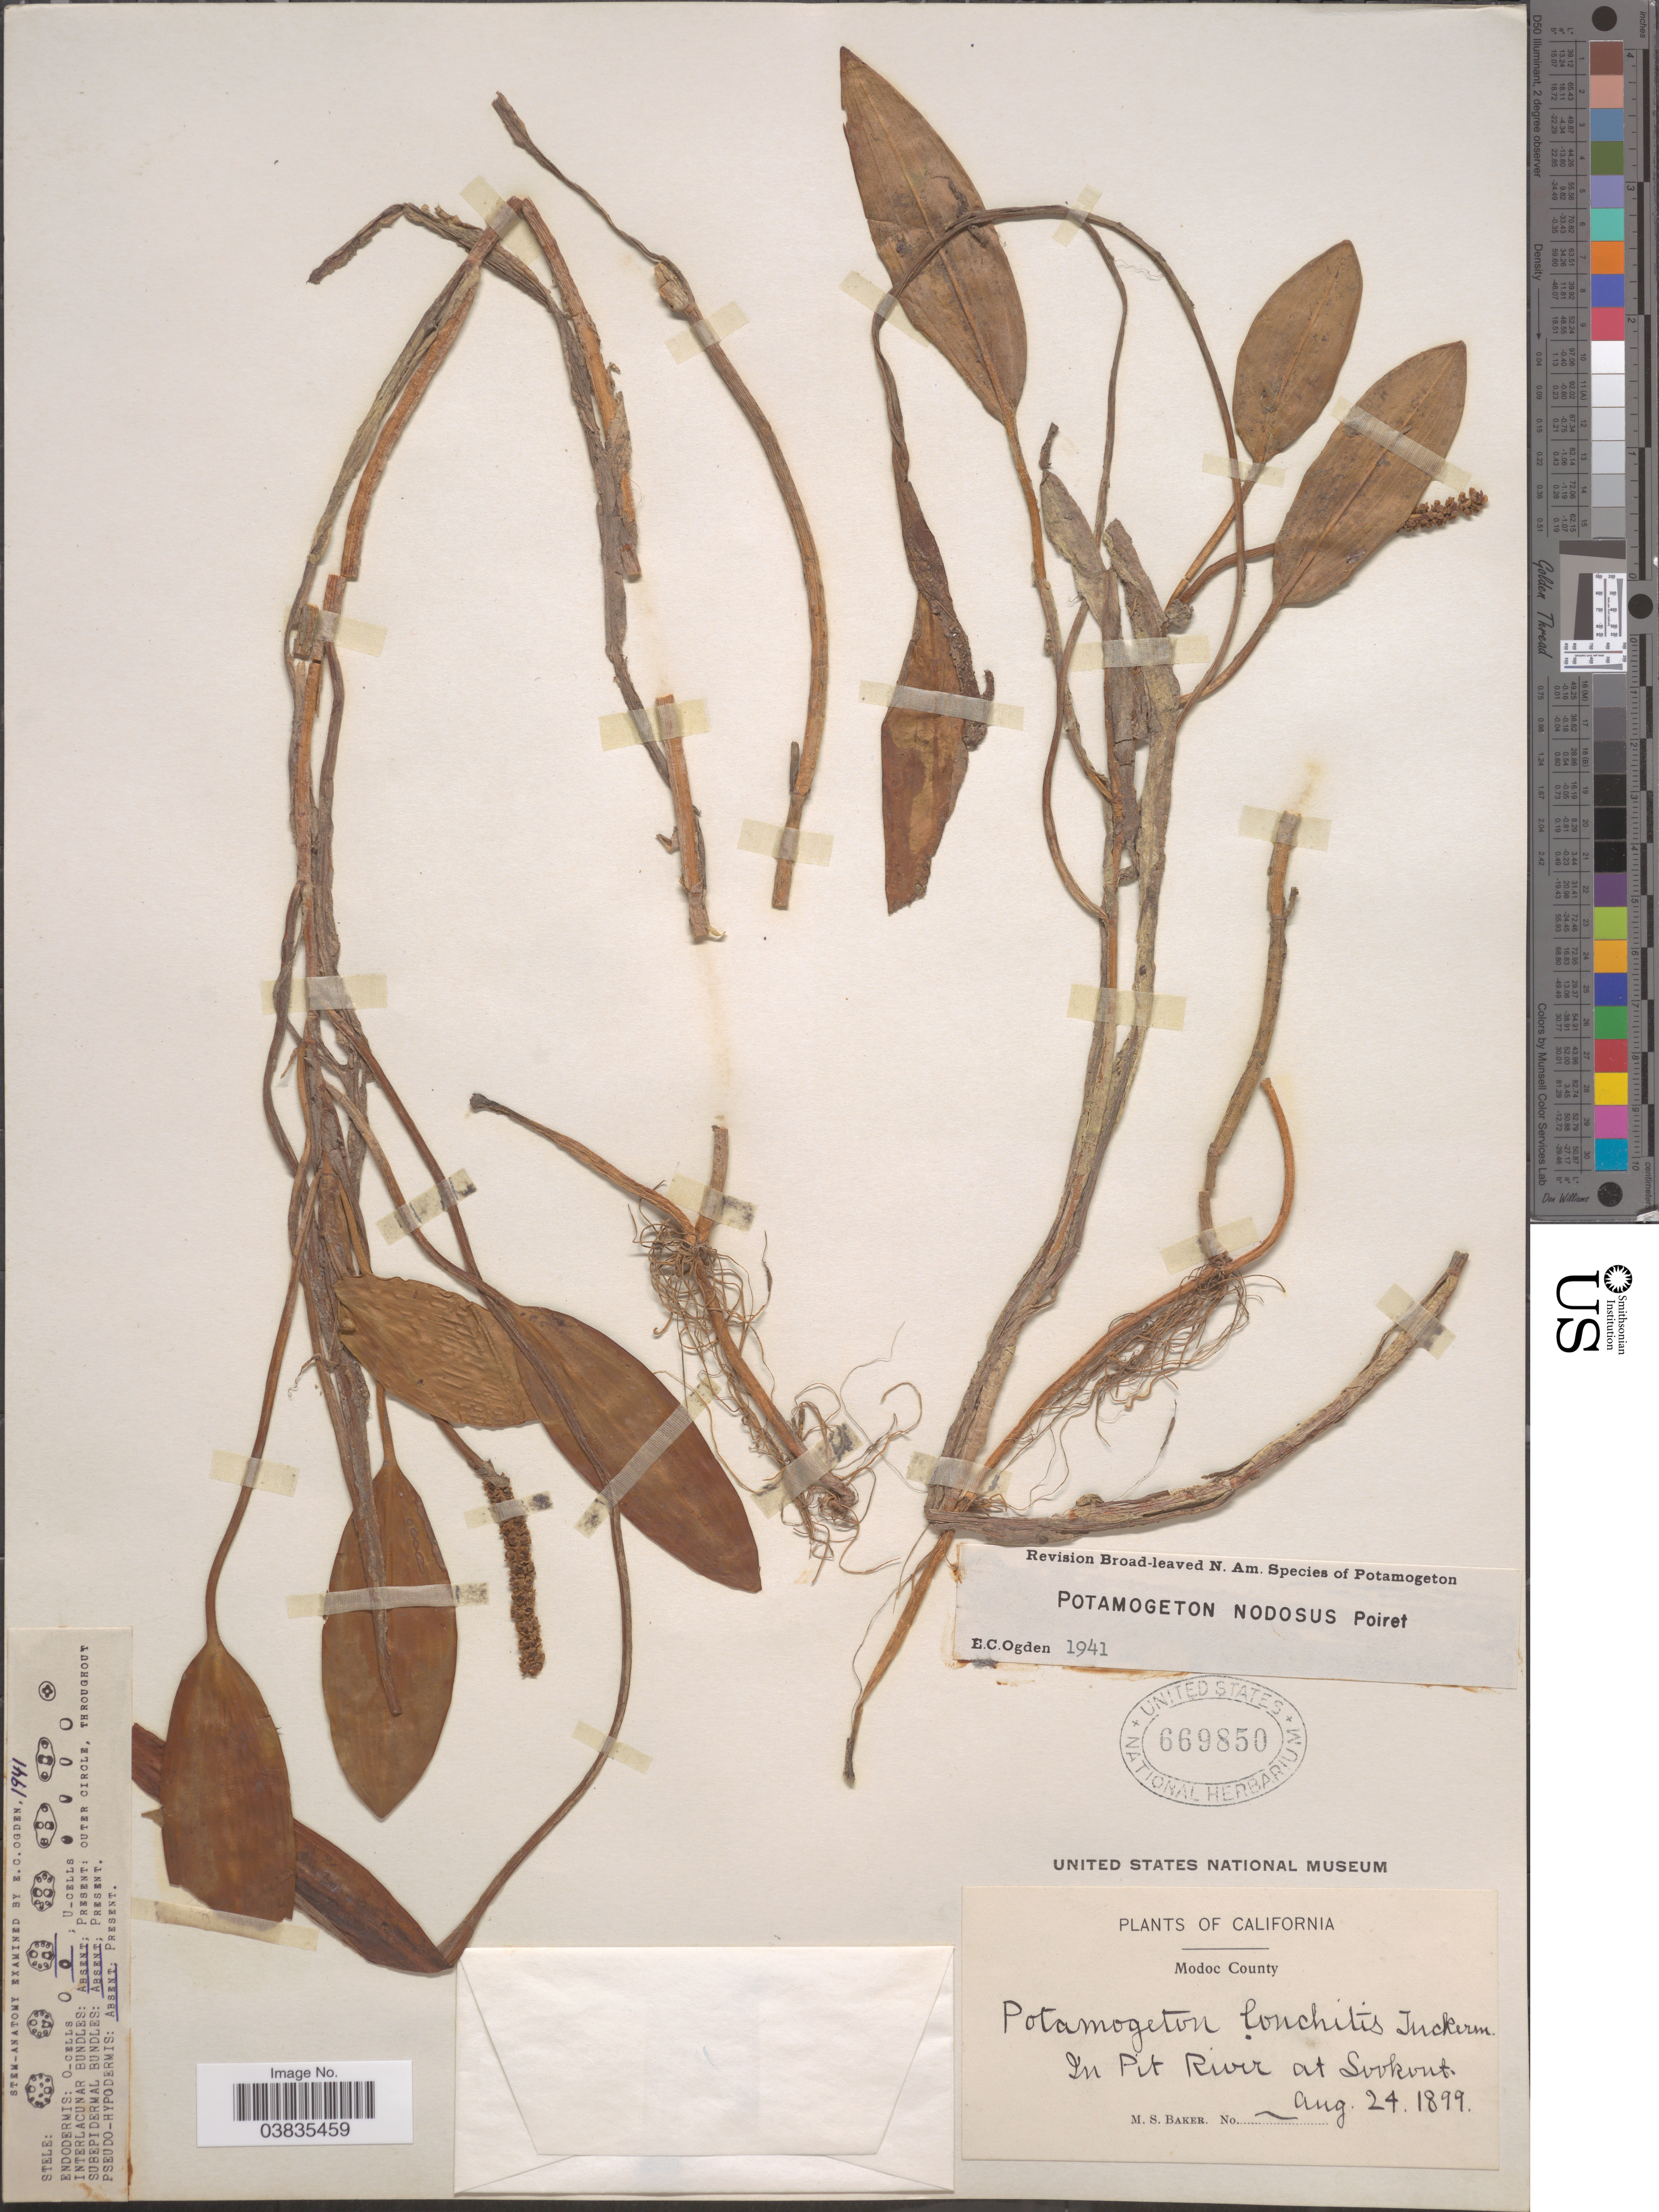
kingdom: Plantae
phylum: Tracheophyta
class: Liliopsida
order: Alismatales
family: Potamogetonaceae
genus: Potamogeton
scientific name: Potamogeton nodosus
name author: Poir.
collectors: M. S. Baker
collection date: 1899-08-24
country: United States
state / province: California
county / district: Modoc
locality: Modoc County. In Pit River at Sookout.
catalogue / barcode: US 669850